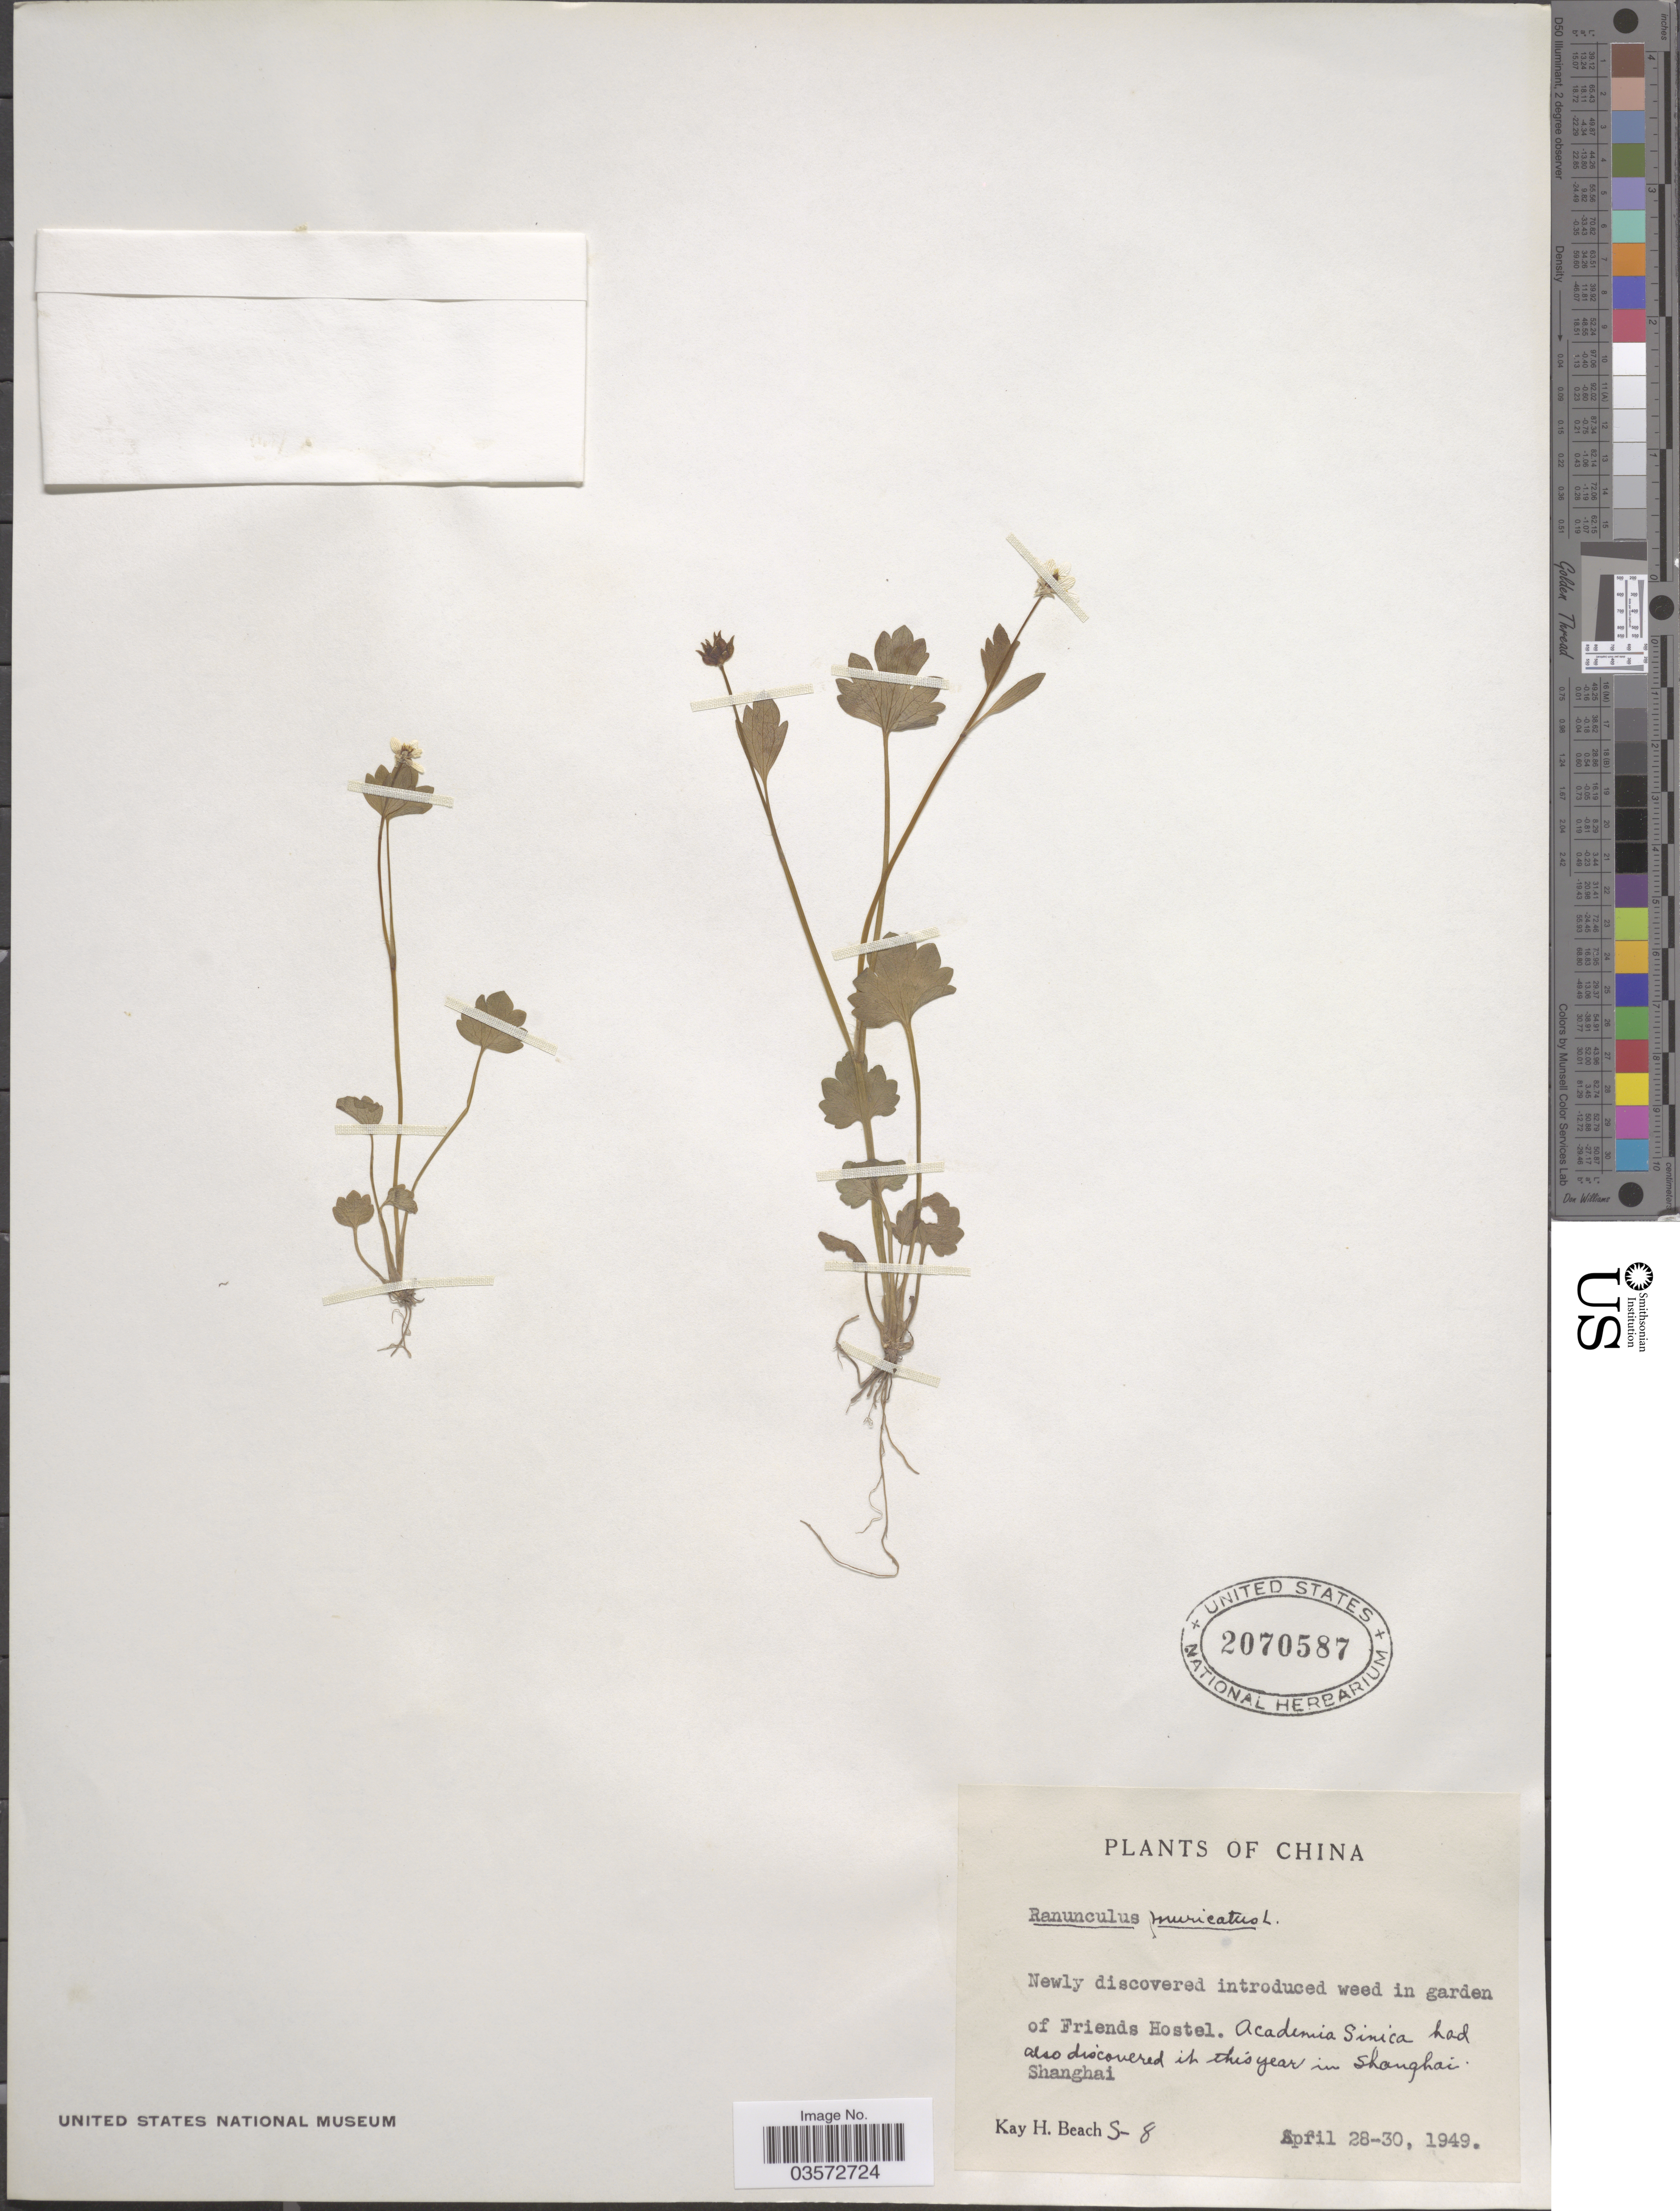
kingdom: Plantae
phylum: Tracheophyta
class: Magnoliopsida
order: Ranunculales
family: Ranunculaceae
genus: Ranunculus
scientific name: Ranunculus muricatus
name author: L.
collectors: K. H. Beach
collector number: S-8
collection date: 1949-04-28/1949-04-30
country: China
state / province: Shanghai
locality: Newly discovered introduced weed in garden of Friends Hostel. Shanghai.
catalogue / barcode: US 2070587